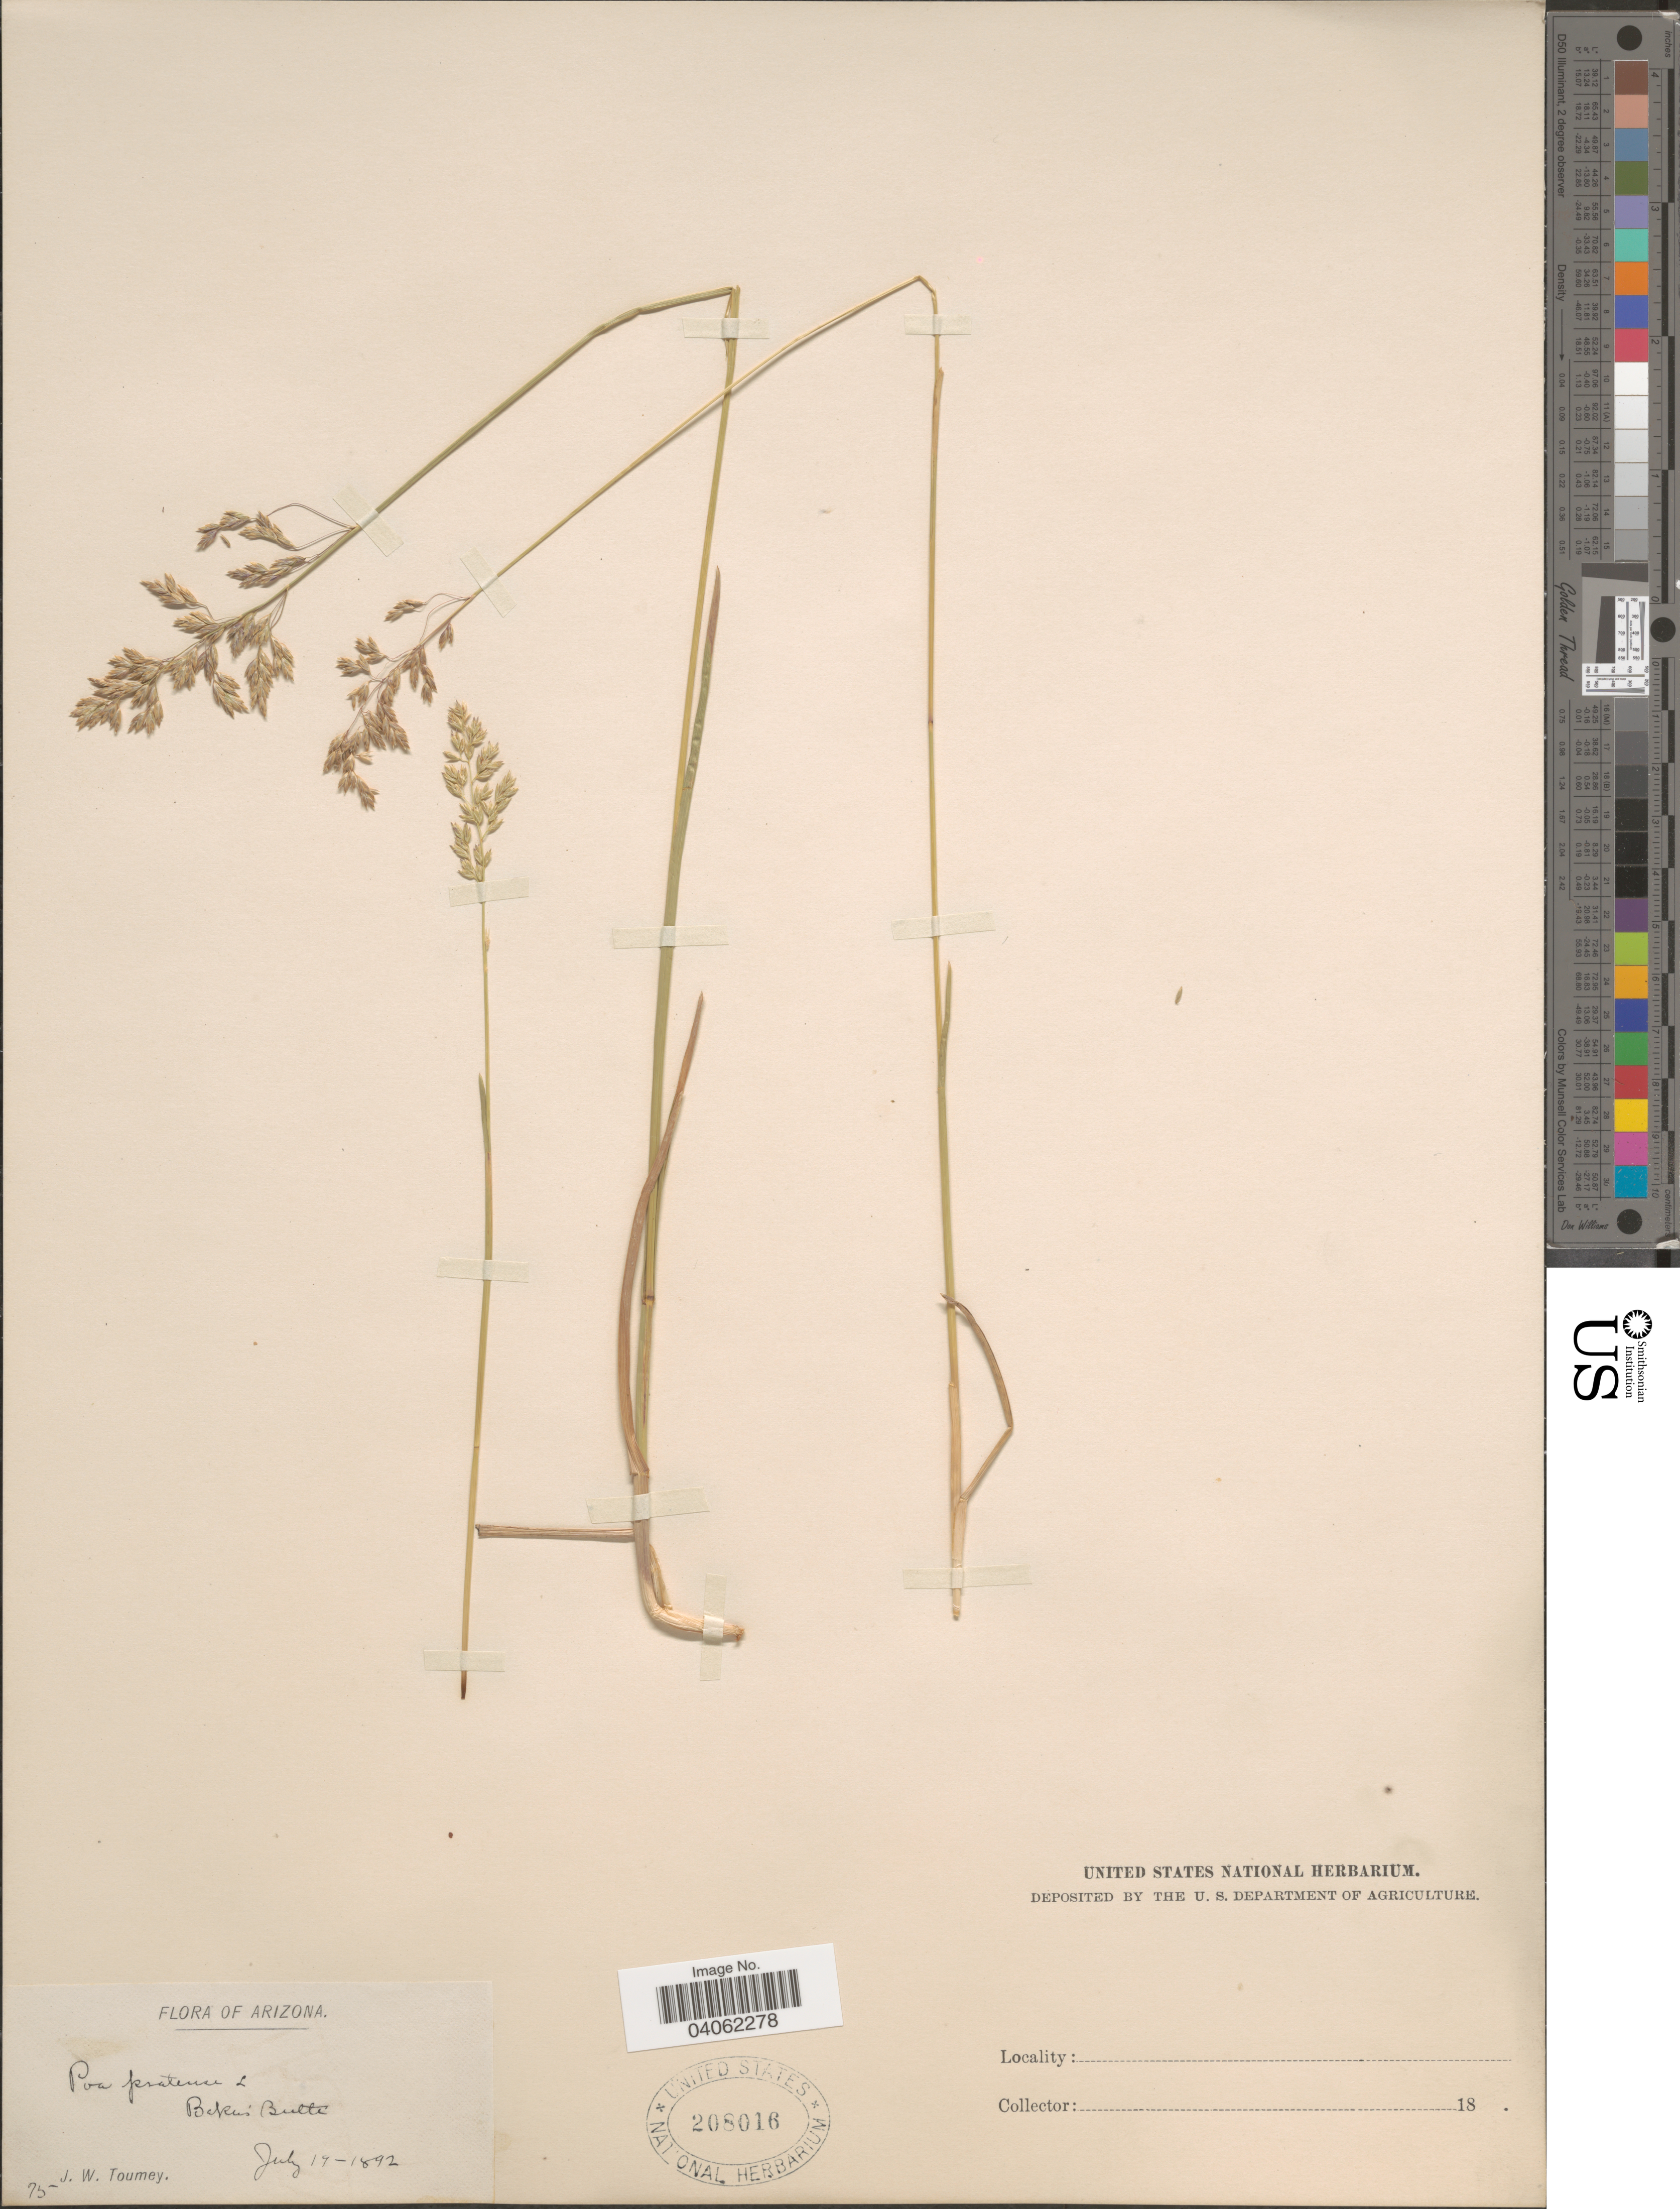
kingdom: Plantae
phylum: Tracheophyta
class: Liliopsida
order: Poales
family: Poaceae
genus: Poa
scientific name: Poa pratensis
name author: L.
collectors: J. Tourney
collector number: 75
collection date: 1892-07-17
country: United States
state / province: Arizona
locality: Baker's Butte.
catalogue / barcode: US 208016